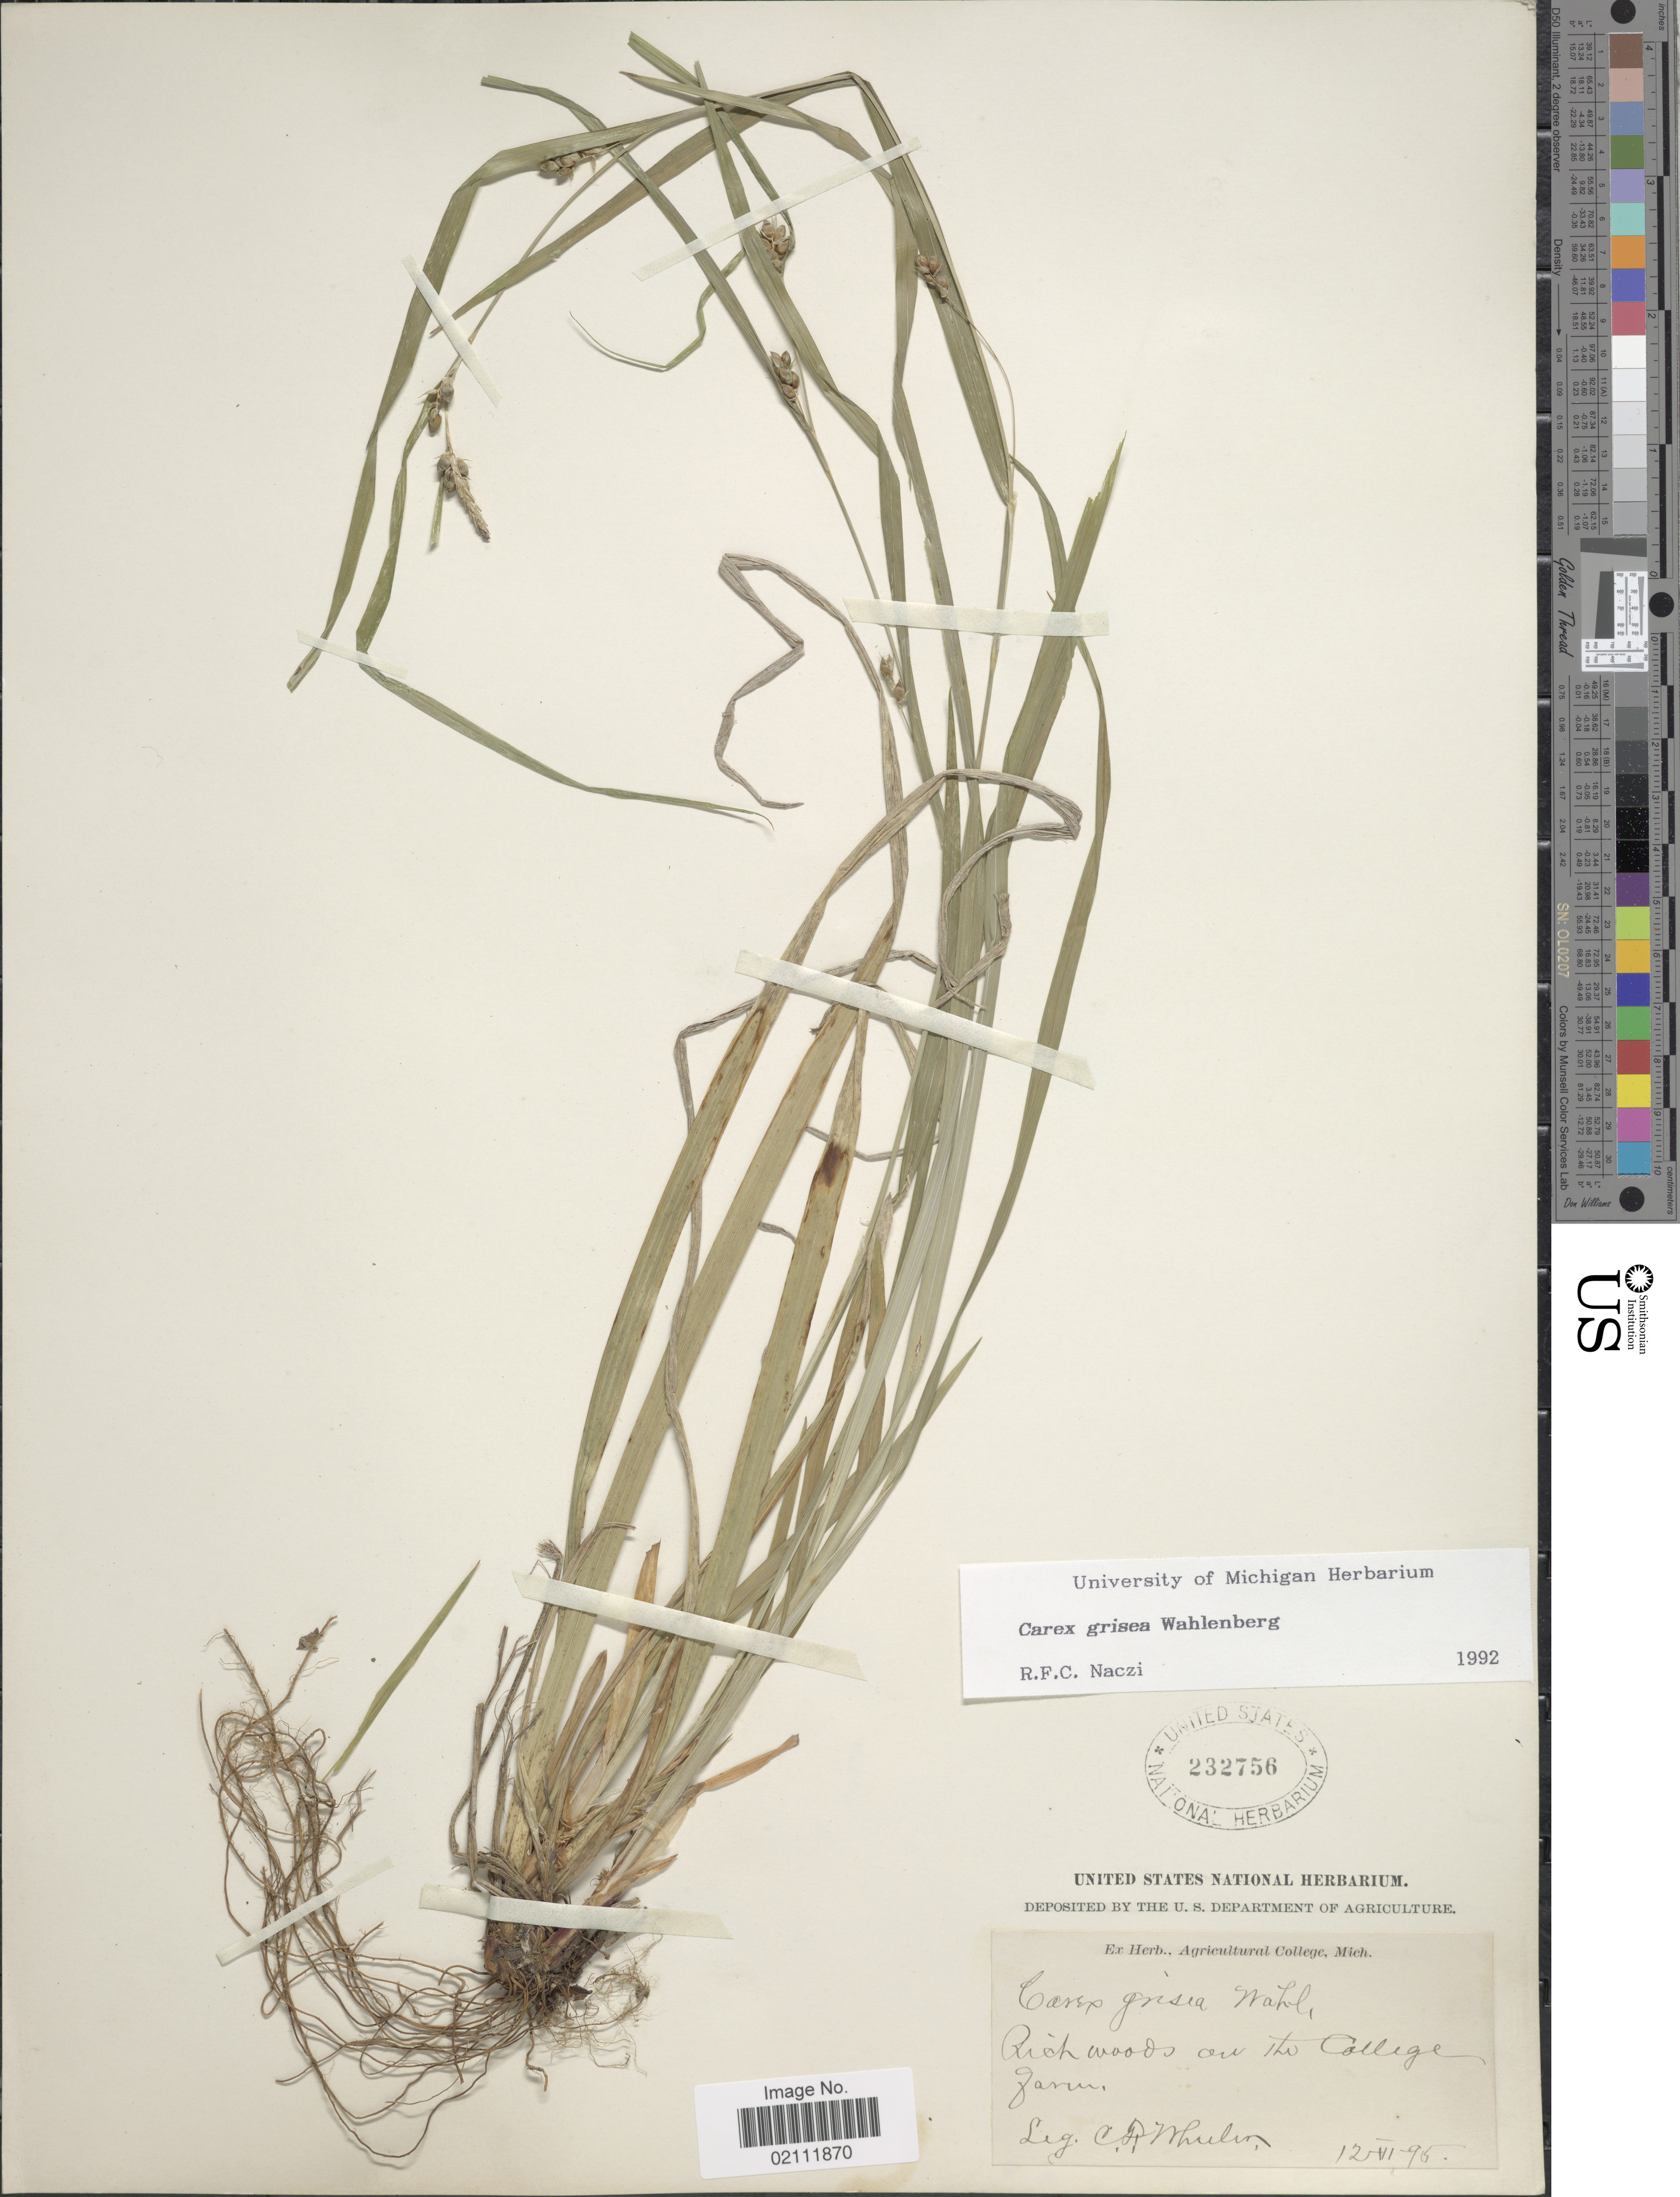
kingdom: Plantae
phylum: Tracheophyta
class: Liliopsida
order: Poales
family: Cyperaceae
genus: Carex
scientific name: Carex grisea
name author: Wahlenb.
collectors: C. Wheeler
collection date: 1895-06-12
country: United States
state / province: Michigan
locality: Rich woods on the College Farm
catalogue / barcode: US 232756